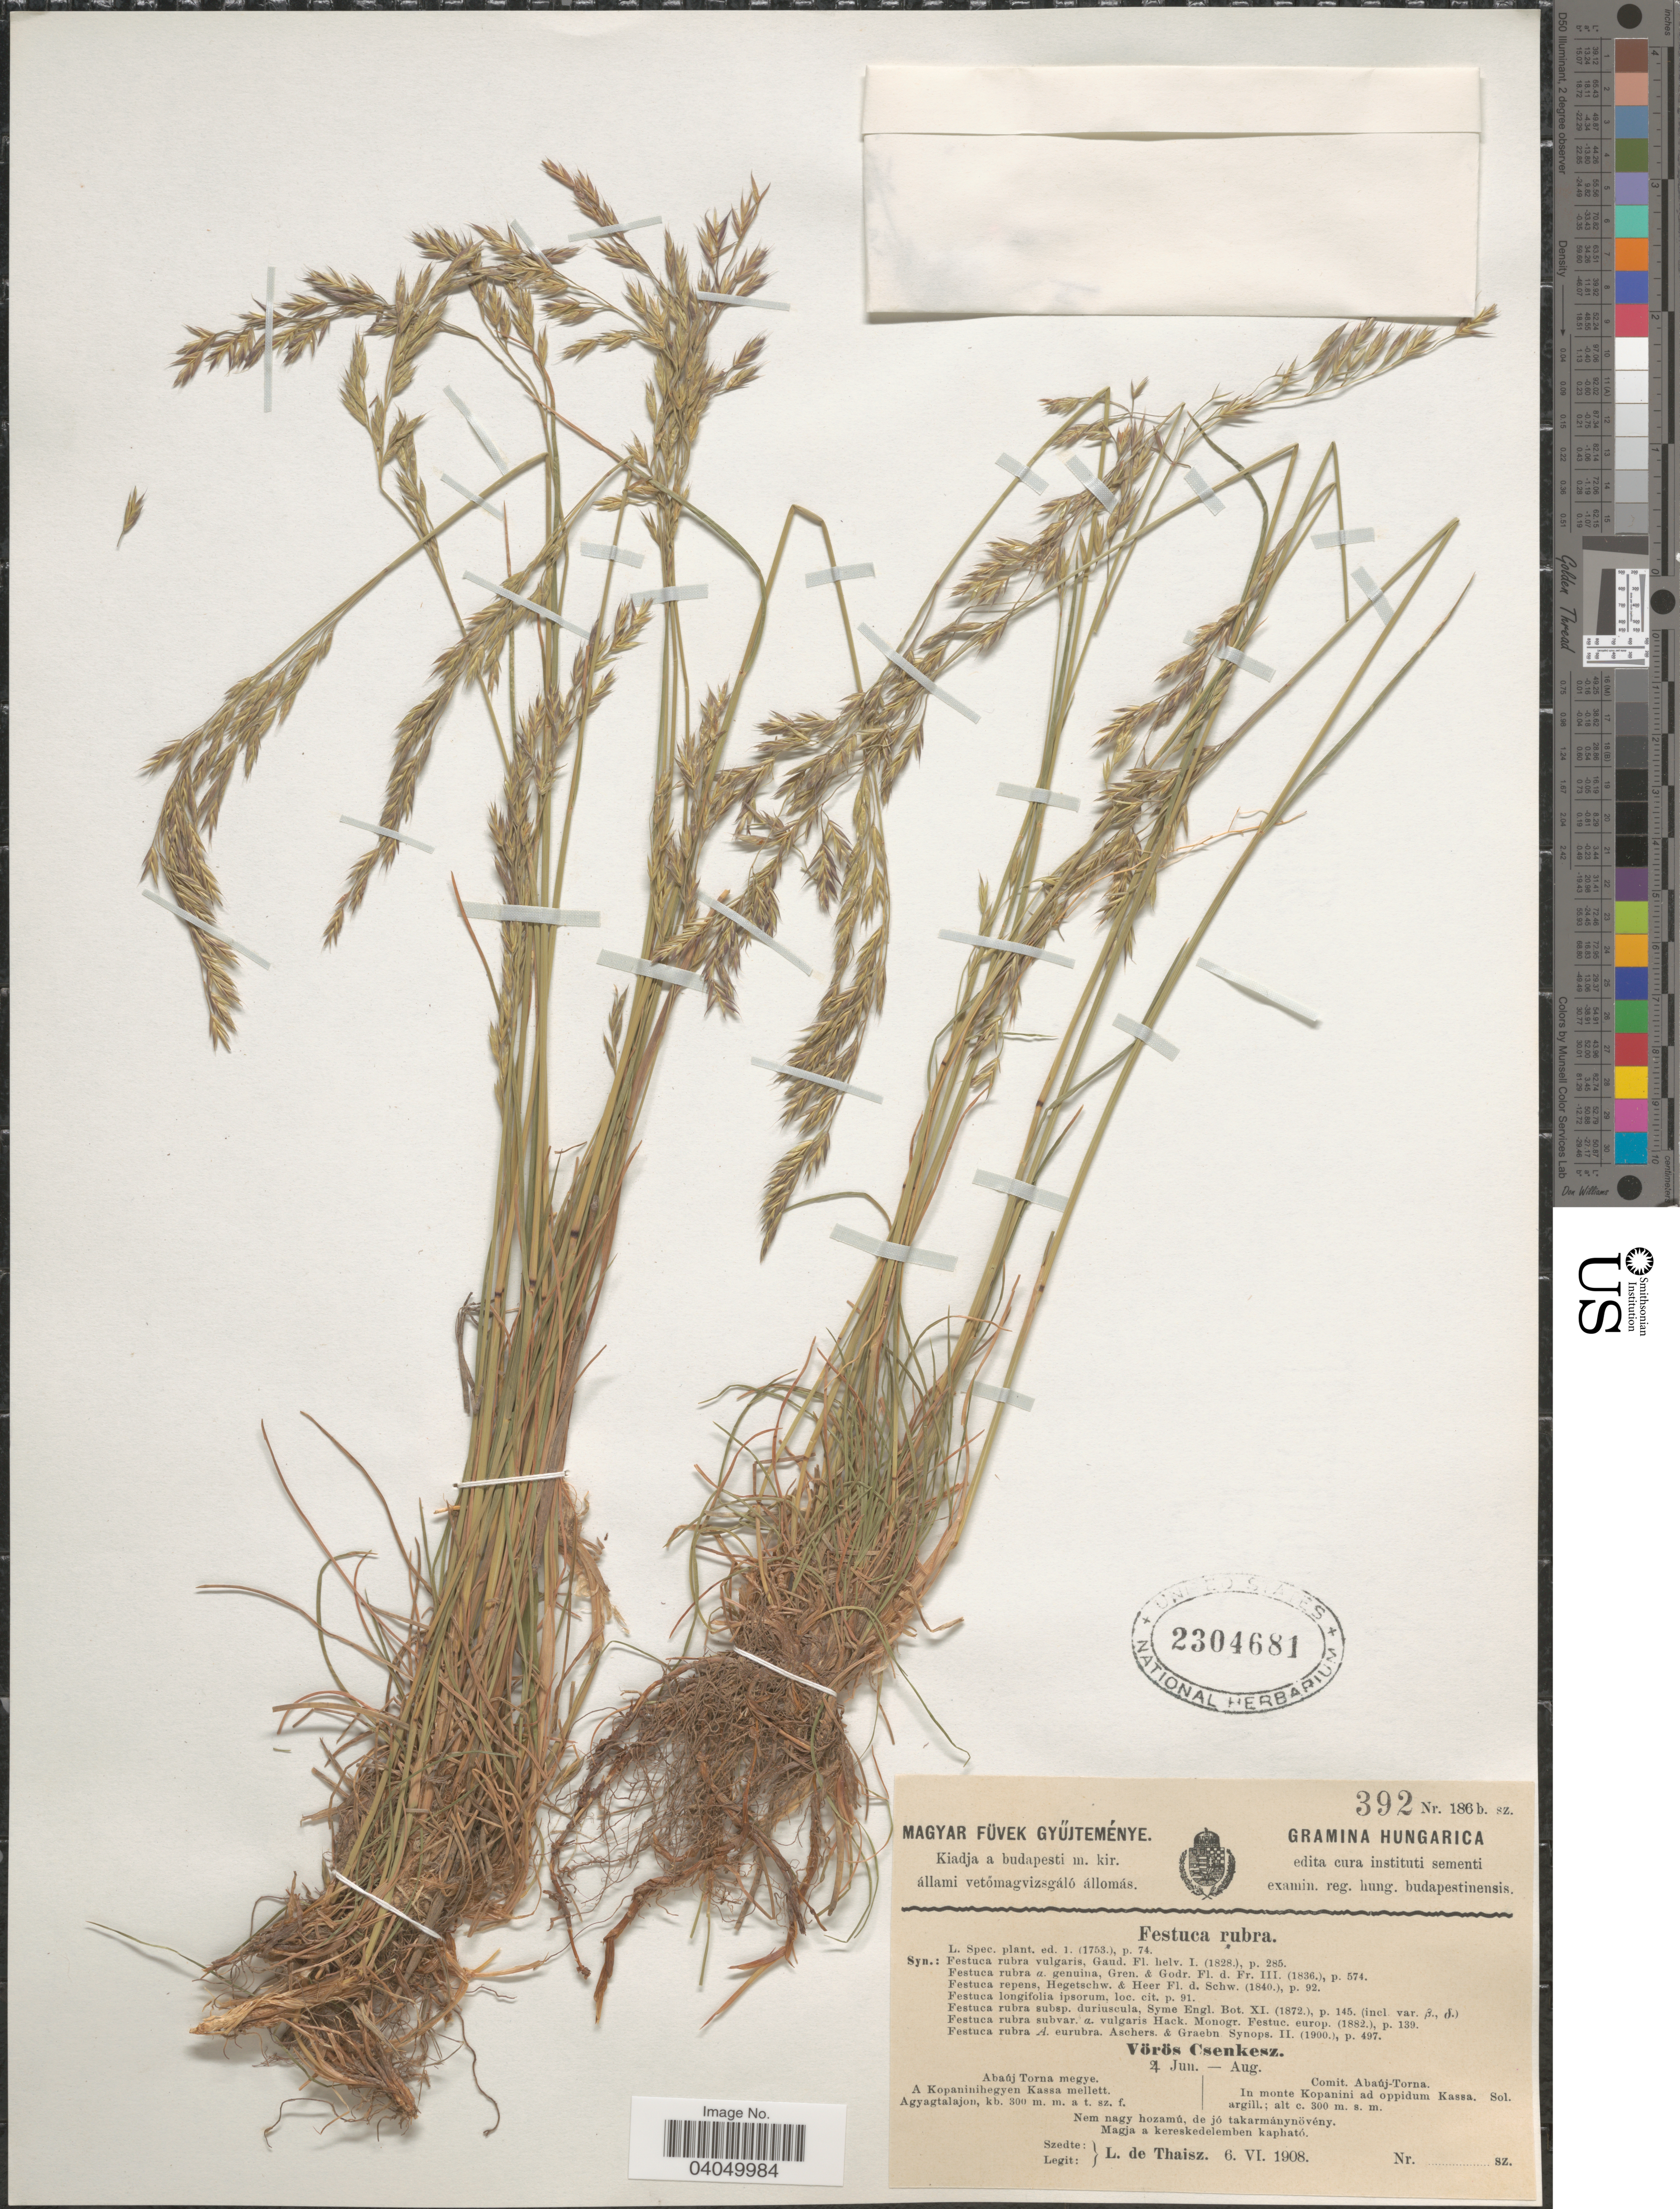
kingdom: Plantae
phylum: Tracheophyta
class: Liliopsida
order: Poales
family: Poaceae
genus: Festuca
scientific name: Festuca rubra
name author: L.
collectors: L. Thaisz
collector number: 392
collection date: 1908-06-06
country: Hungary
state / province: Borsod-Abaúj-Zemplén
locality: Hungarica. Comit. Abaúj-Torna. In monte Kopanini ad oppidum Kassa. Sol. argill.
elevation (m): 300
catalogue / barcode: US 2304681